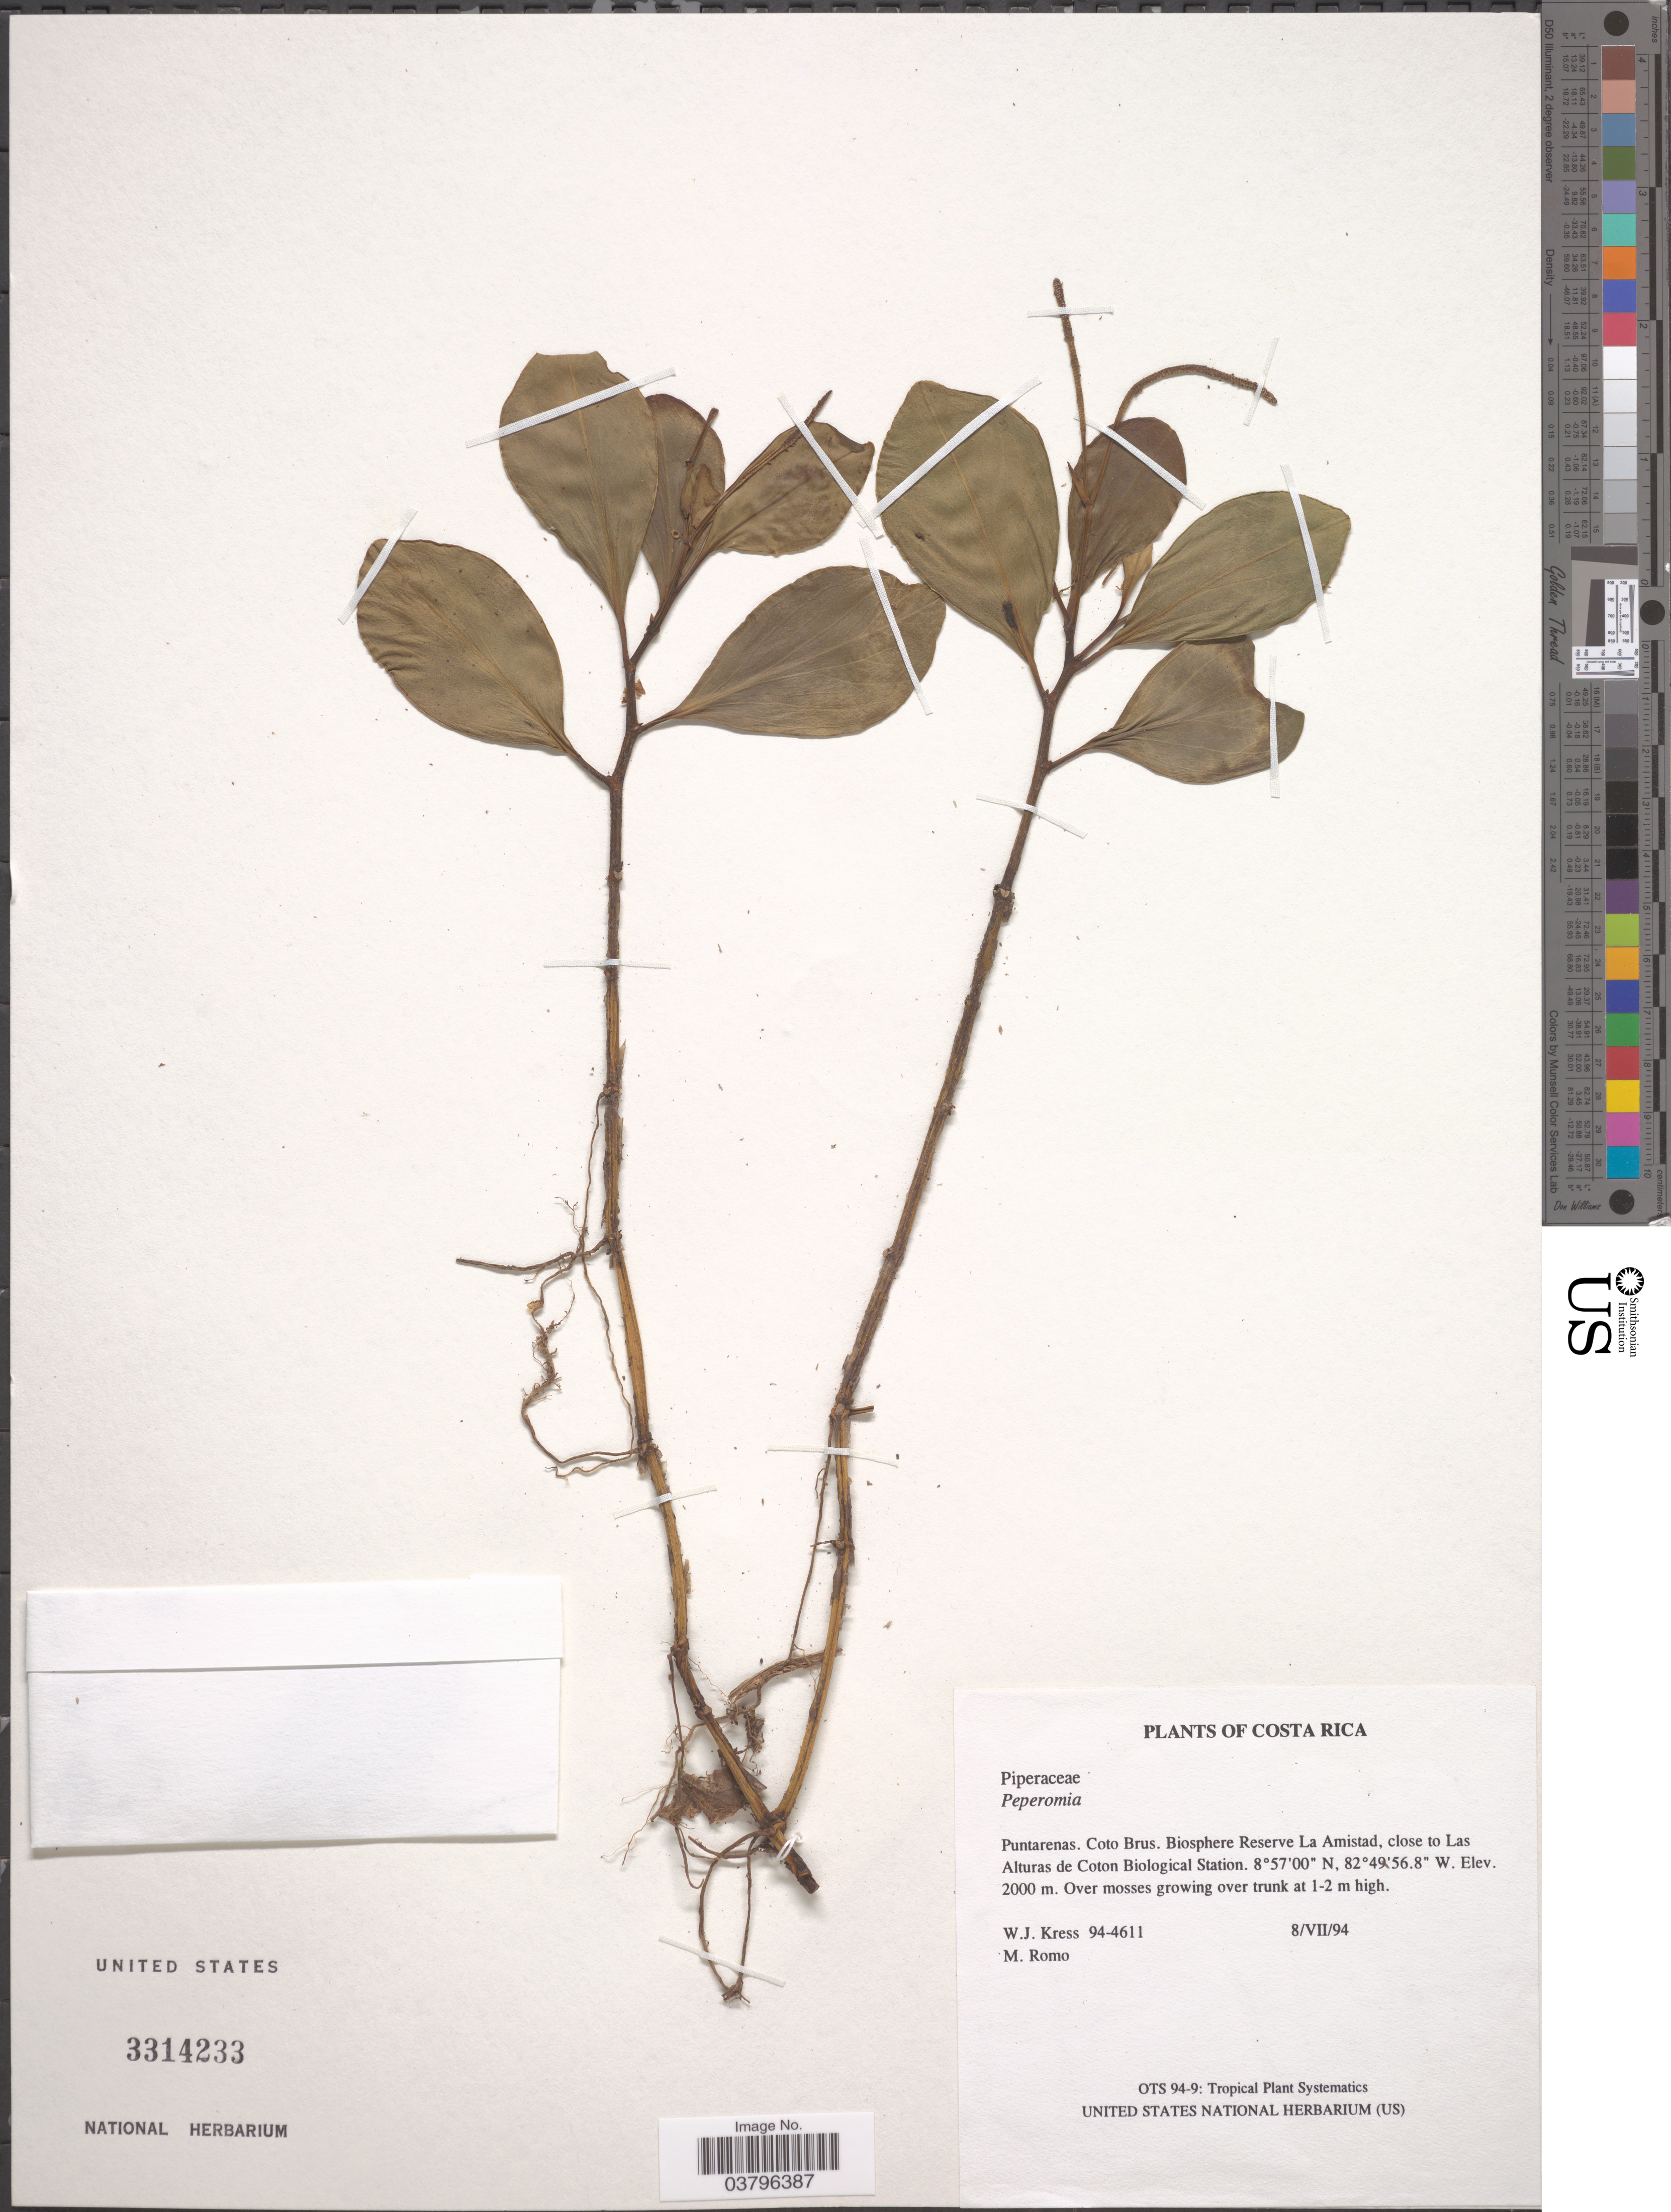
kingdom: Plantae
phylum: Tracheophyta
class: Magnoliopsida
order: Piperales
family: Piperaceae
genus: Peperomia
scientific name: Peperomia pseudoalpina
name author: Trel.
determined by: Jiménez, José Estaban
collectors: W. J. Kress & M. Romo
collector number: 94-4611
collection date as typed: Transcribed d/m/y: 8/7/94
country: Costa Rica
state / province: Puntarenas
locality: Coto Brus. Biosphere Reserve La Amistad, close to Las Alturas de Coton Biological Station.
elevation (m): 2000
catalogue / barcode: US 3314233